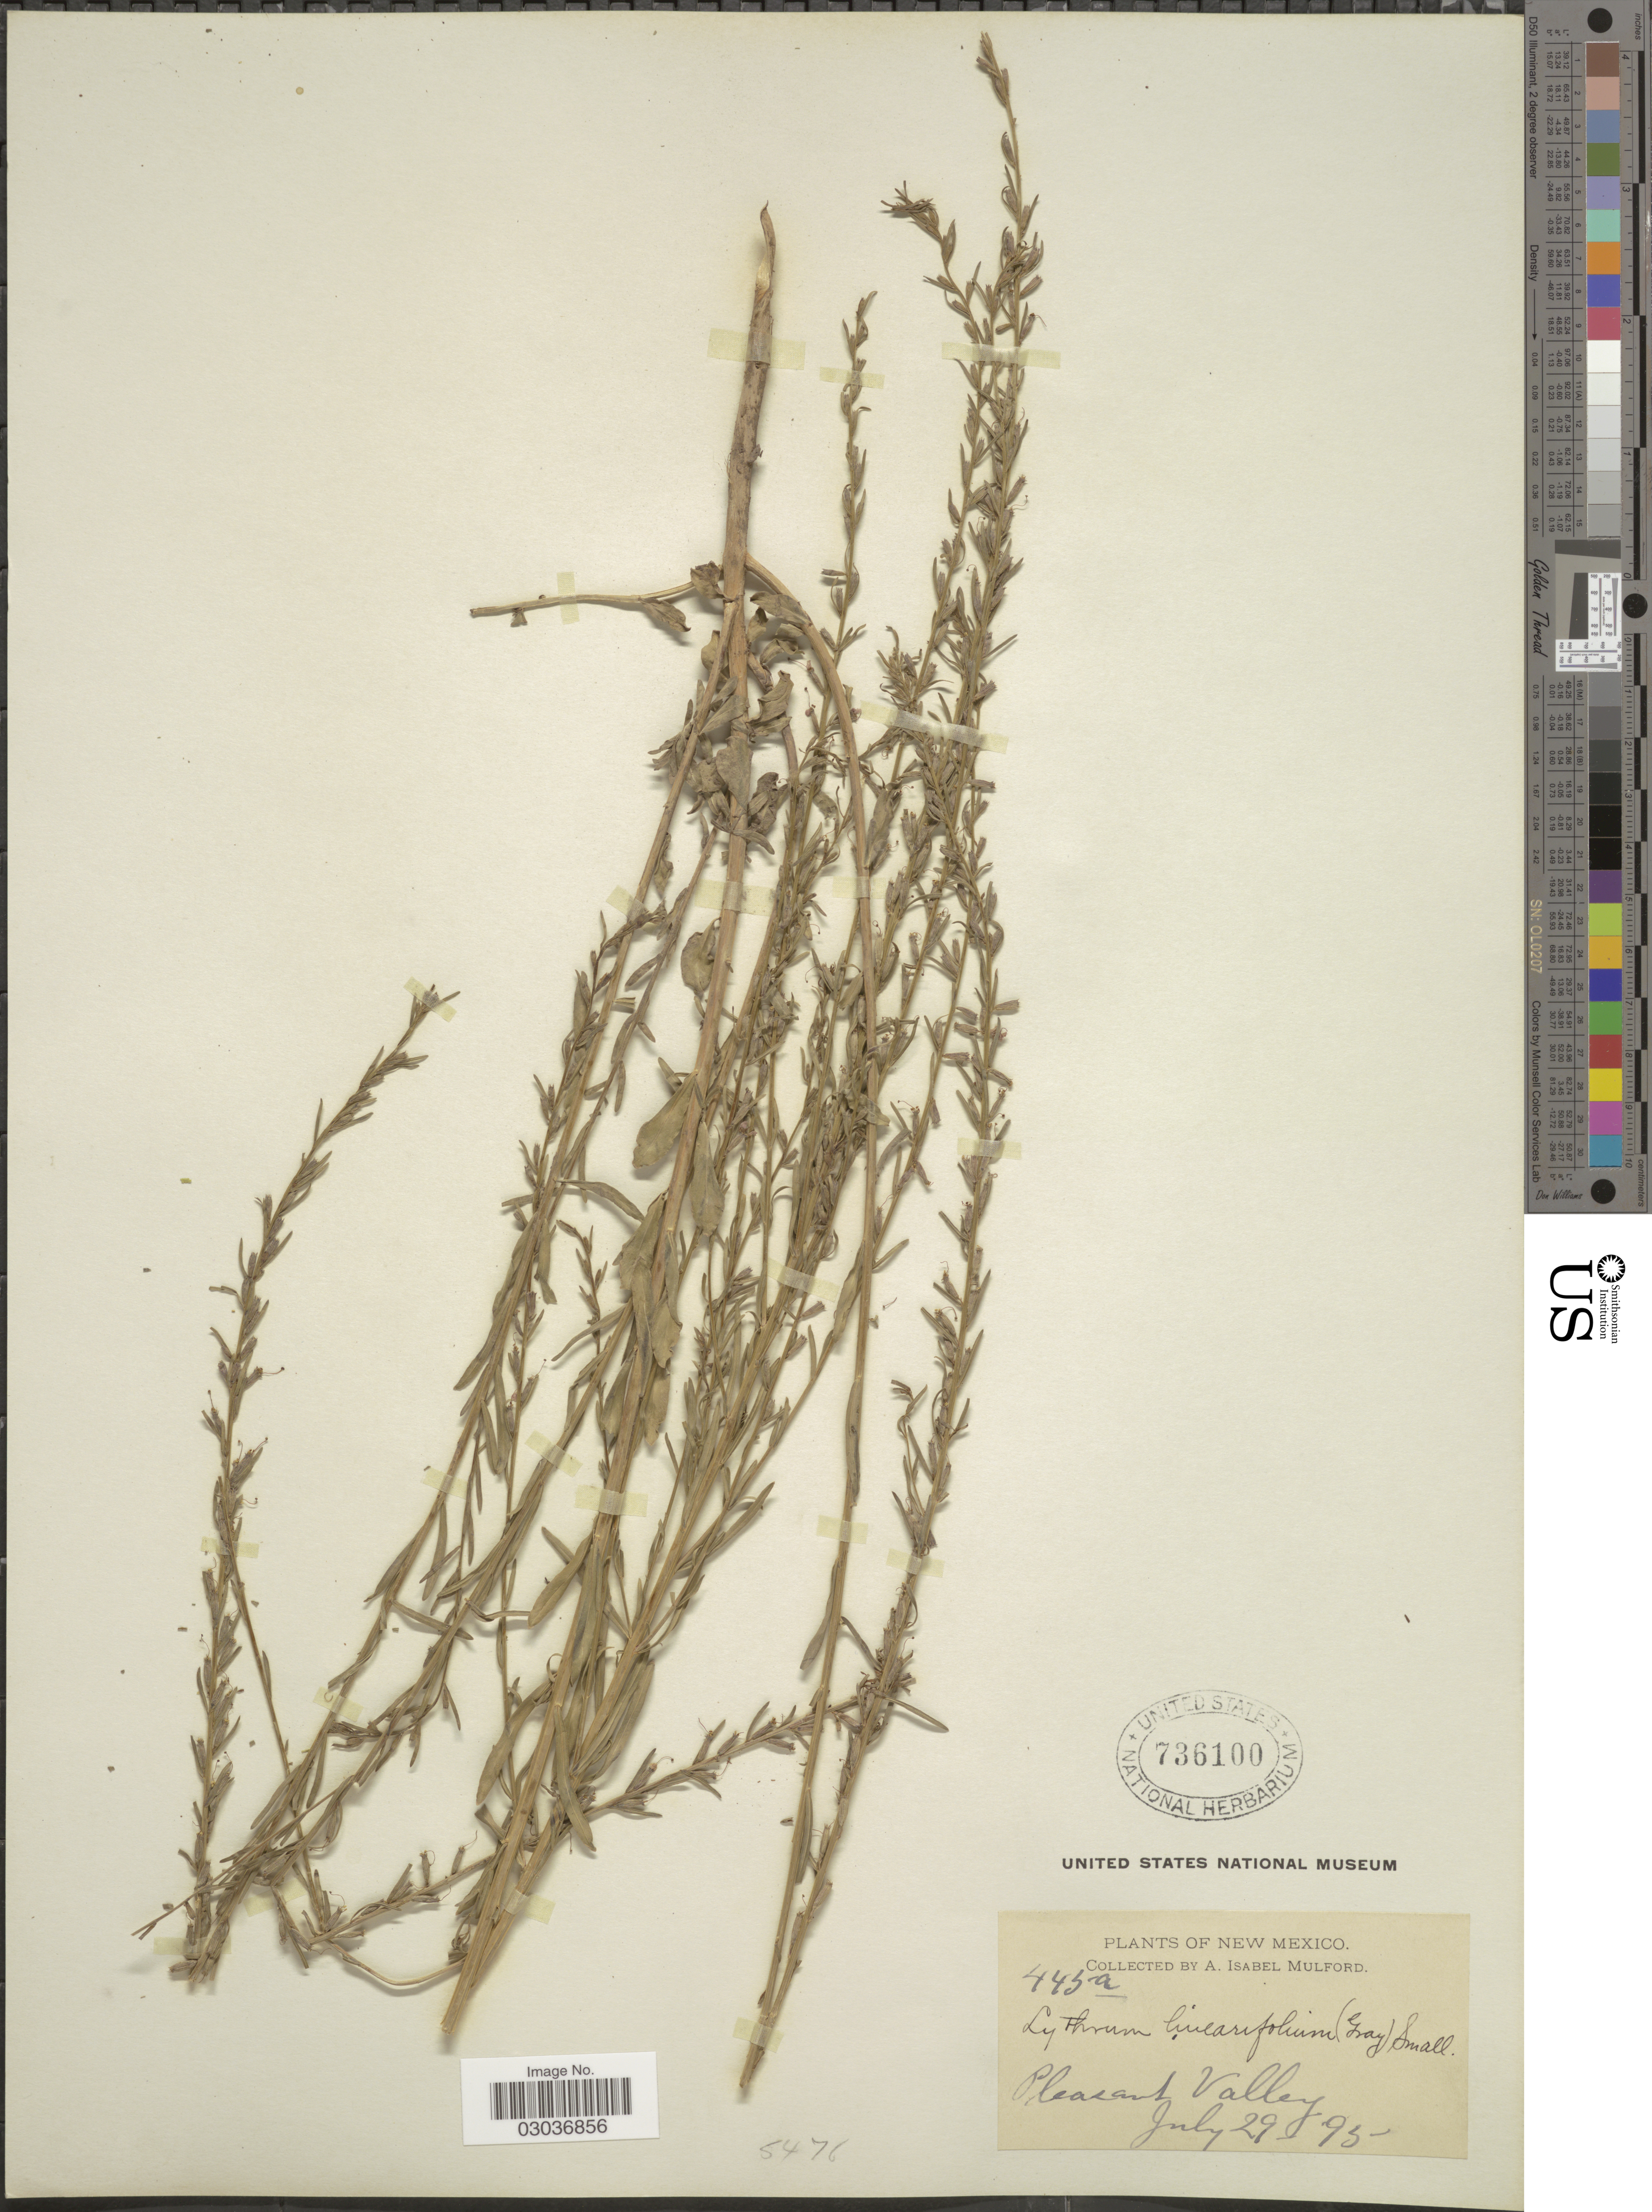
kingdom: Plantae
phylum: Tracheophyta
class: Magnoliopsida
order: Myrtales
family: Lythraceae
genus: Lythrum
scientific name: Lythrum californicum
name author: Torr. & A. Gray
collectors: A. Mulford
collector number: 445a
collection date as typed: Transcribed d/m/y: 29/7/95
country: United States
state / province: New Mexico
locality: Pleasant Valley.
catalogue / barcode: US 736100